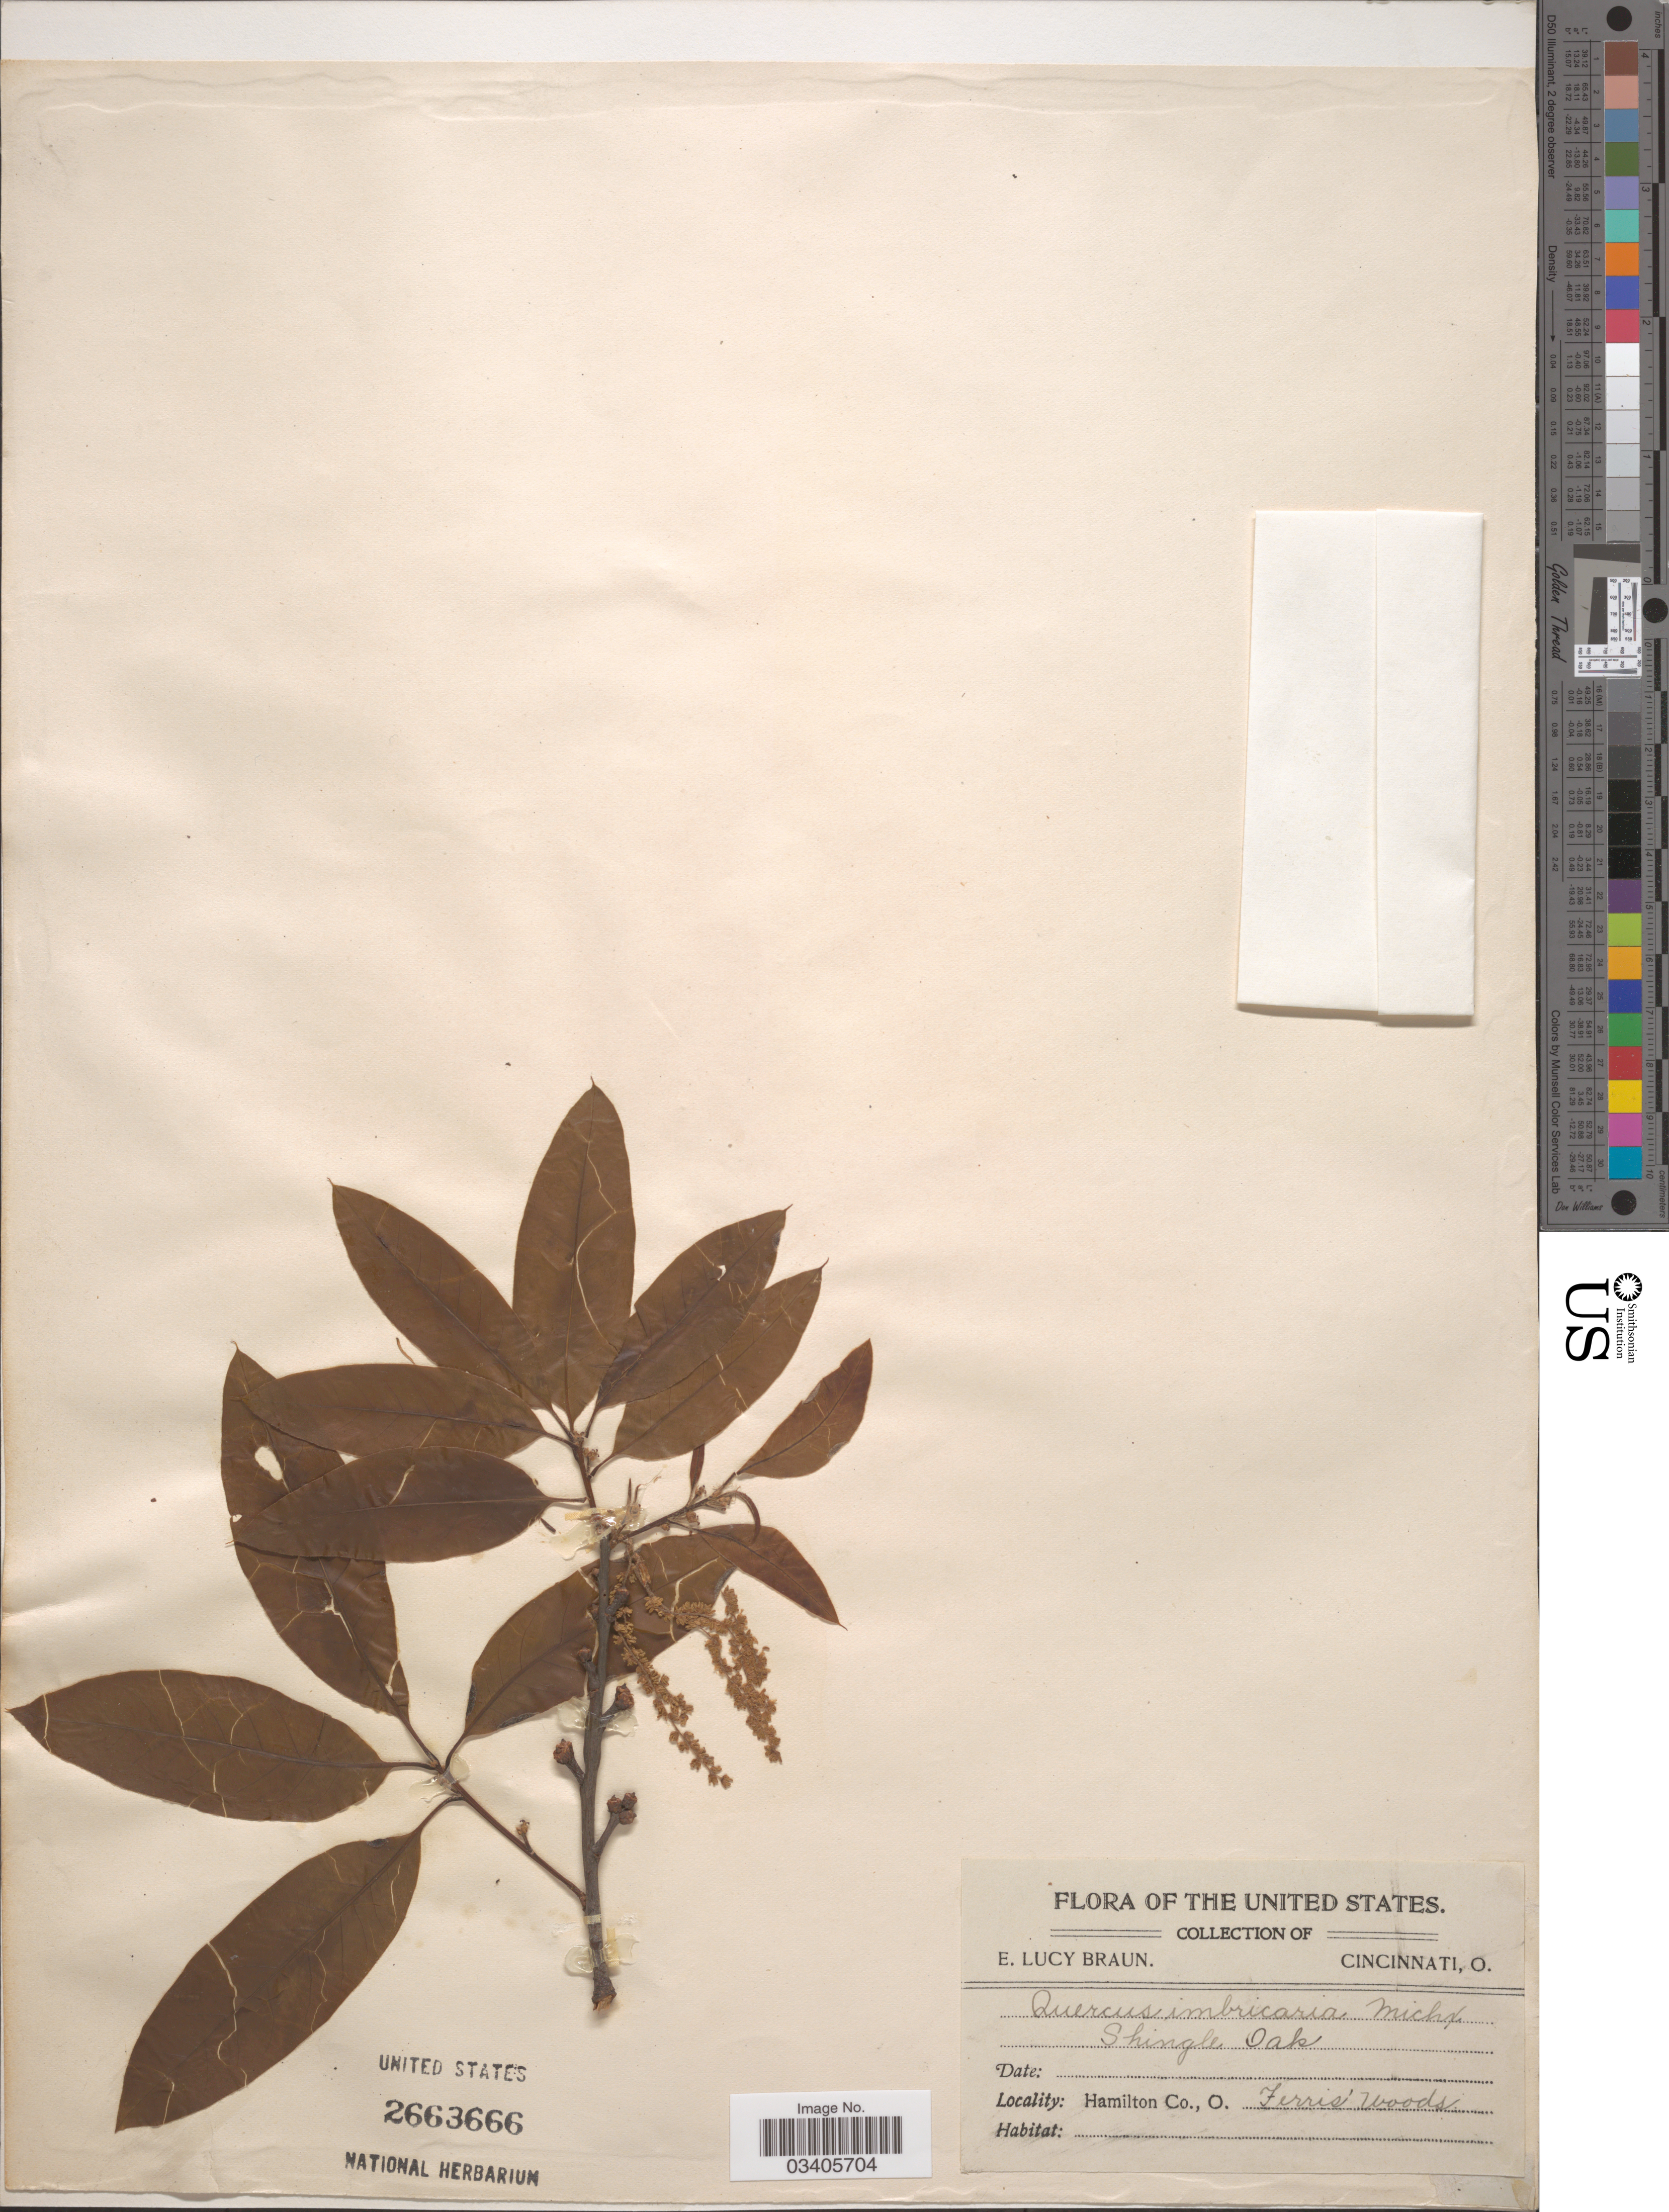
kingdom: Plantae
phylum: Tracheophyta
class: Magnoliopsida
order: Fagales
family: Fagaceae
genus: Quercus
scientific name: Quercus imbricaria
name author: Michx.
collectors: E. L. Braun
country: United States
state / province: Ohio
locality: Hamilton Co., Ferris' woods.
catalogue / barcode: US 2663666